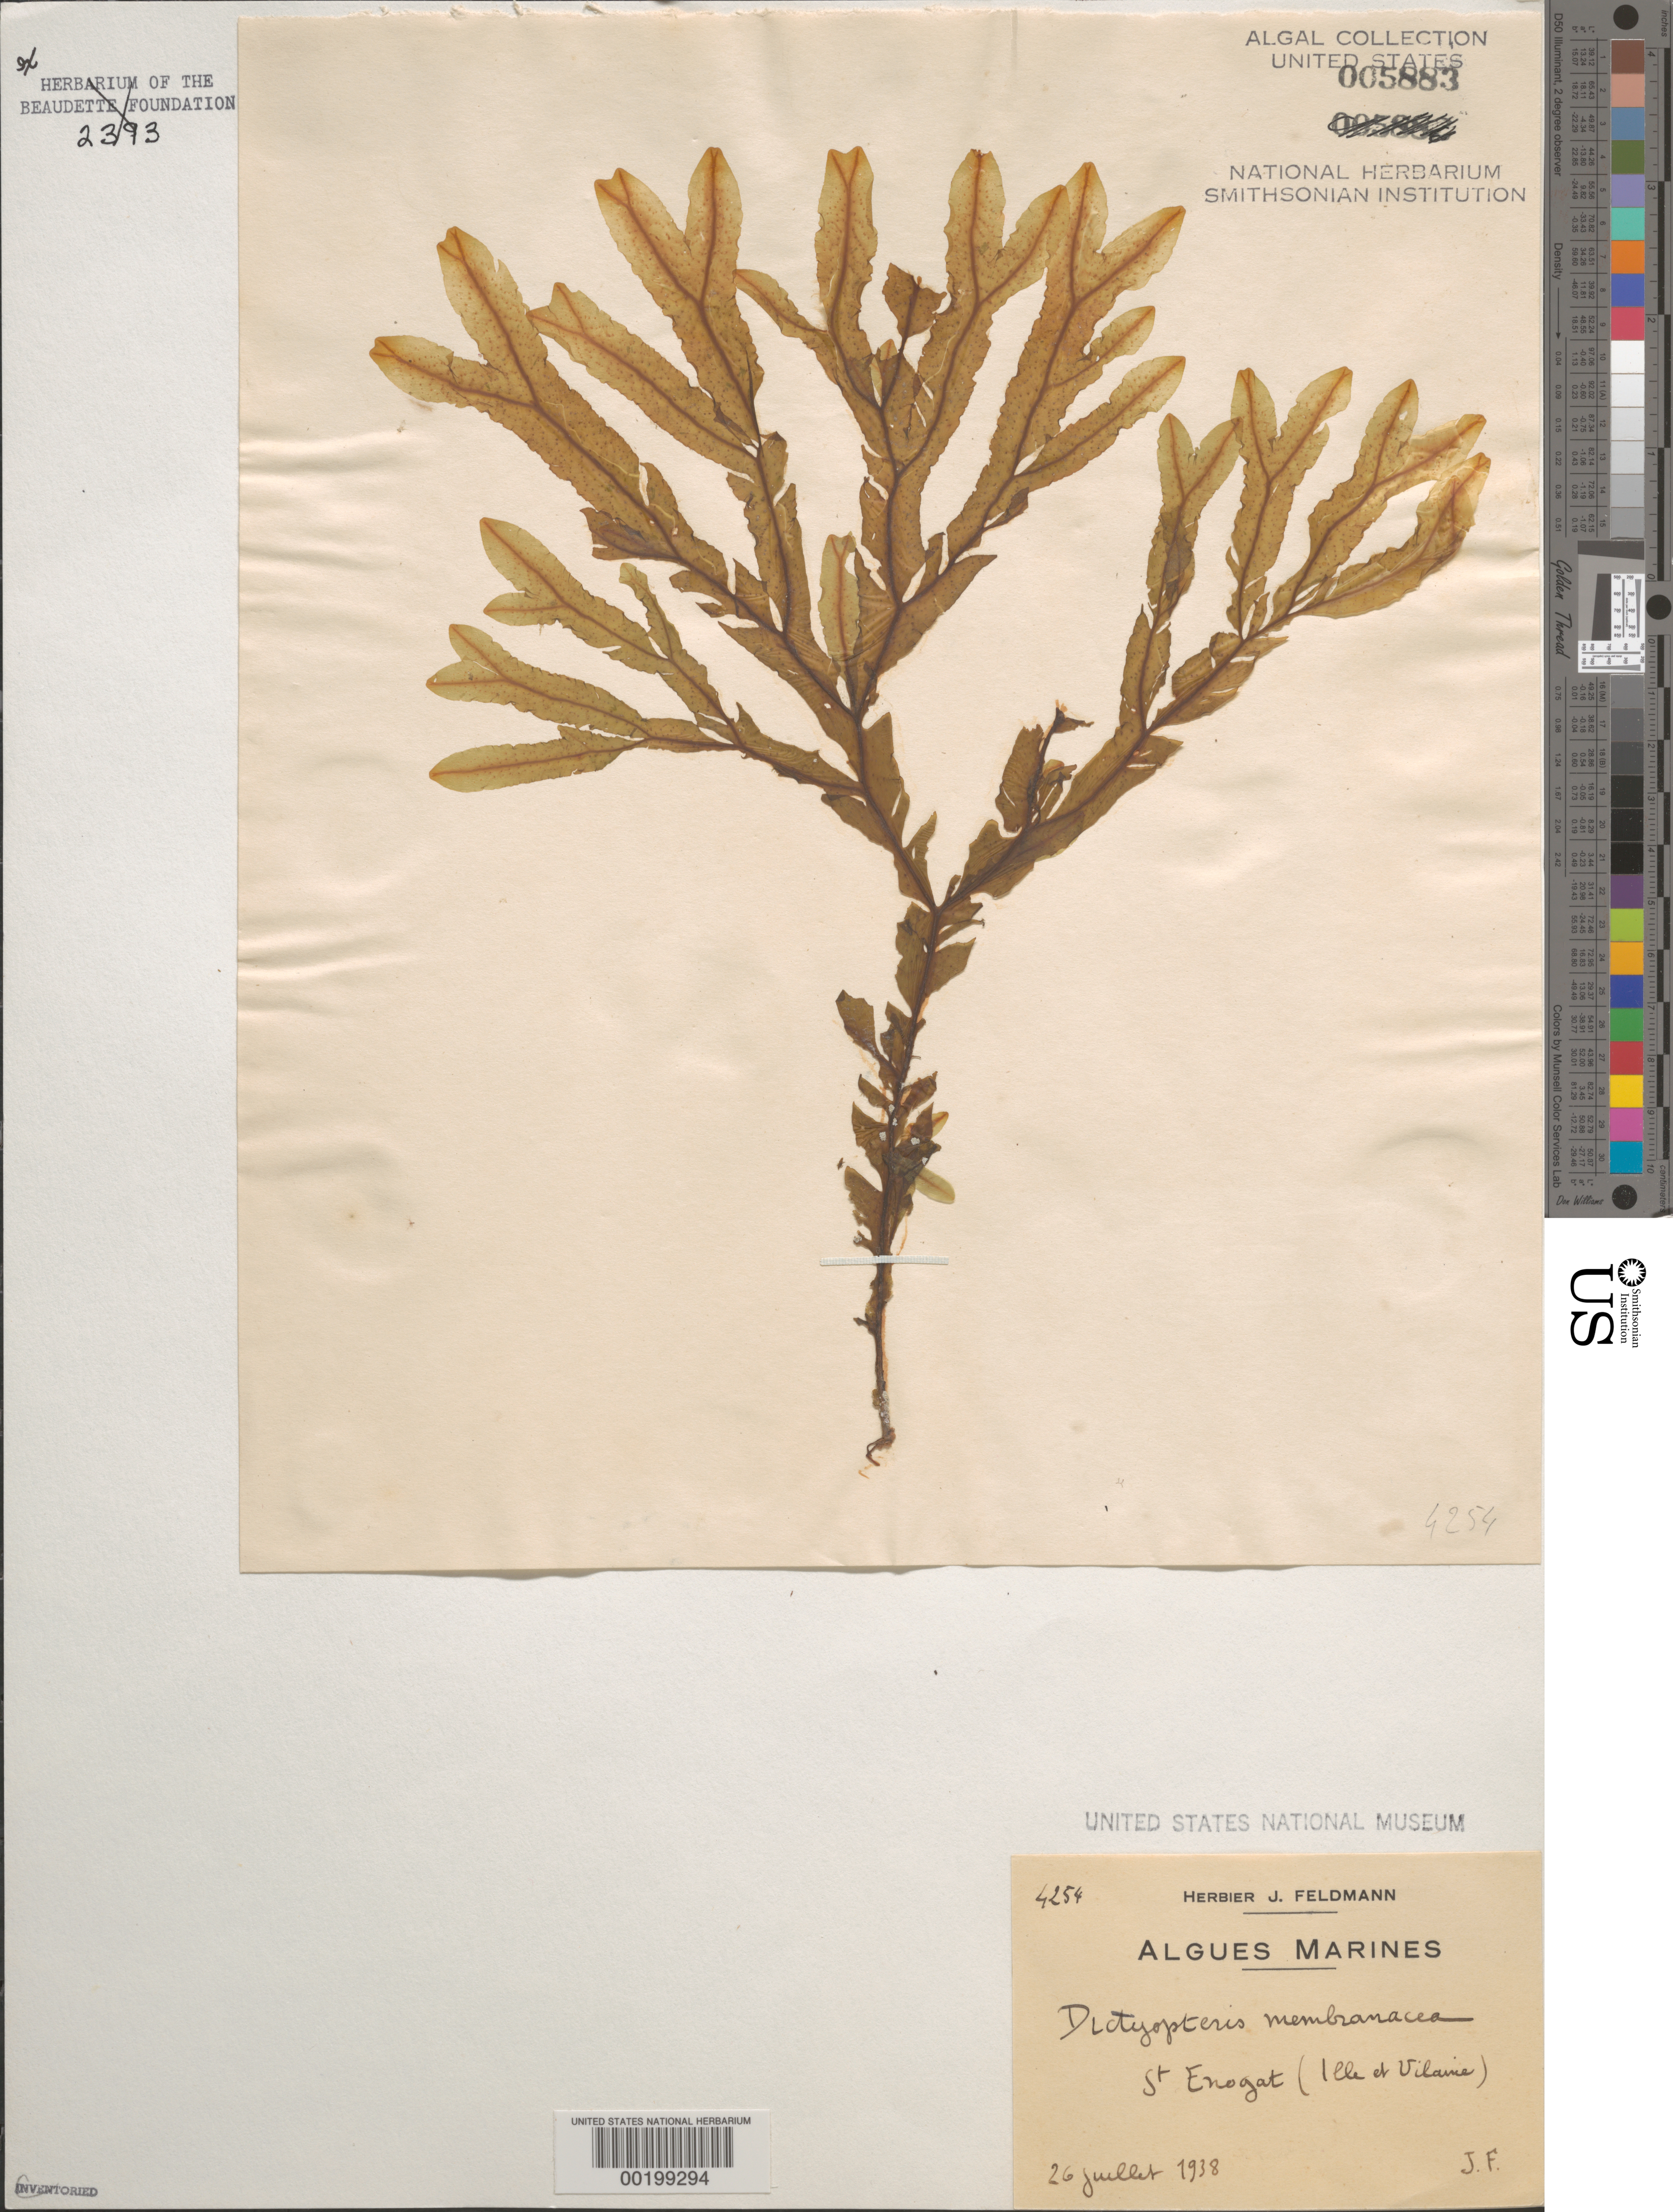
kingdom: Chromista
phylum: Ochrophyta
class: Phaeophyceae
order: Dictyotales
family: Dictyotaceae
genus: Dictyopteris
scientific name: Dictyopteris polypodioides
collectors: J. Feldmann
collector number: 4254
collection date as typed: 26 Jul 1938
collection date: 1938-07-26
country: France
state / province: Bretagne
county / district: Ille-et-Vilaine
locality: St. Enogat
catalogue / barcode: US 5883